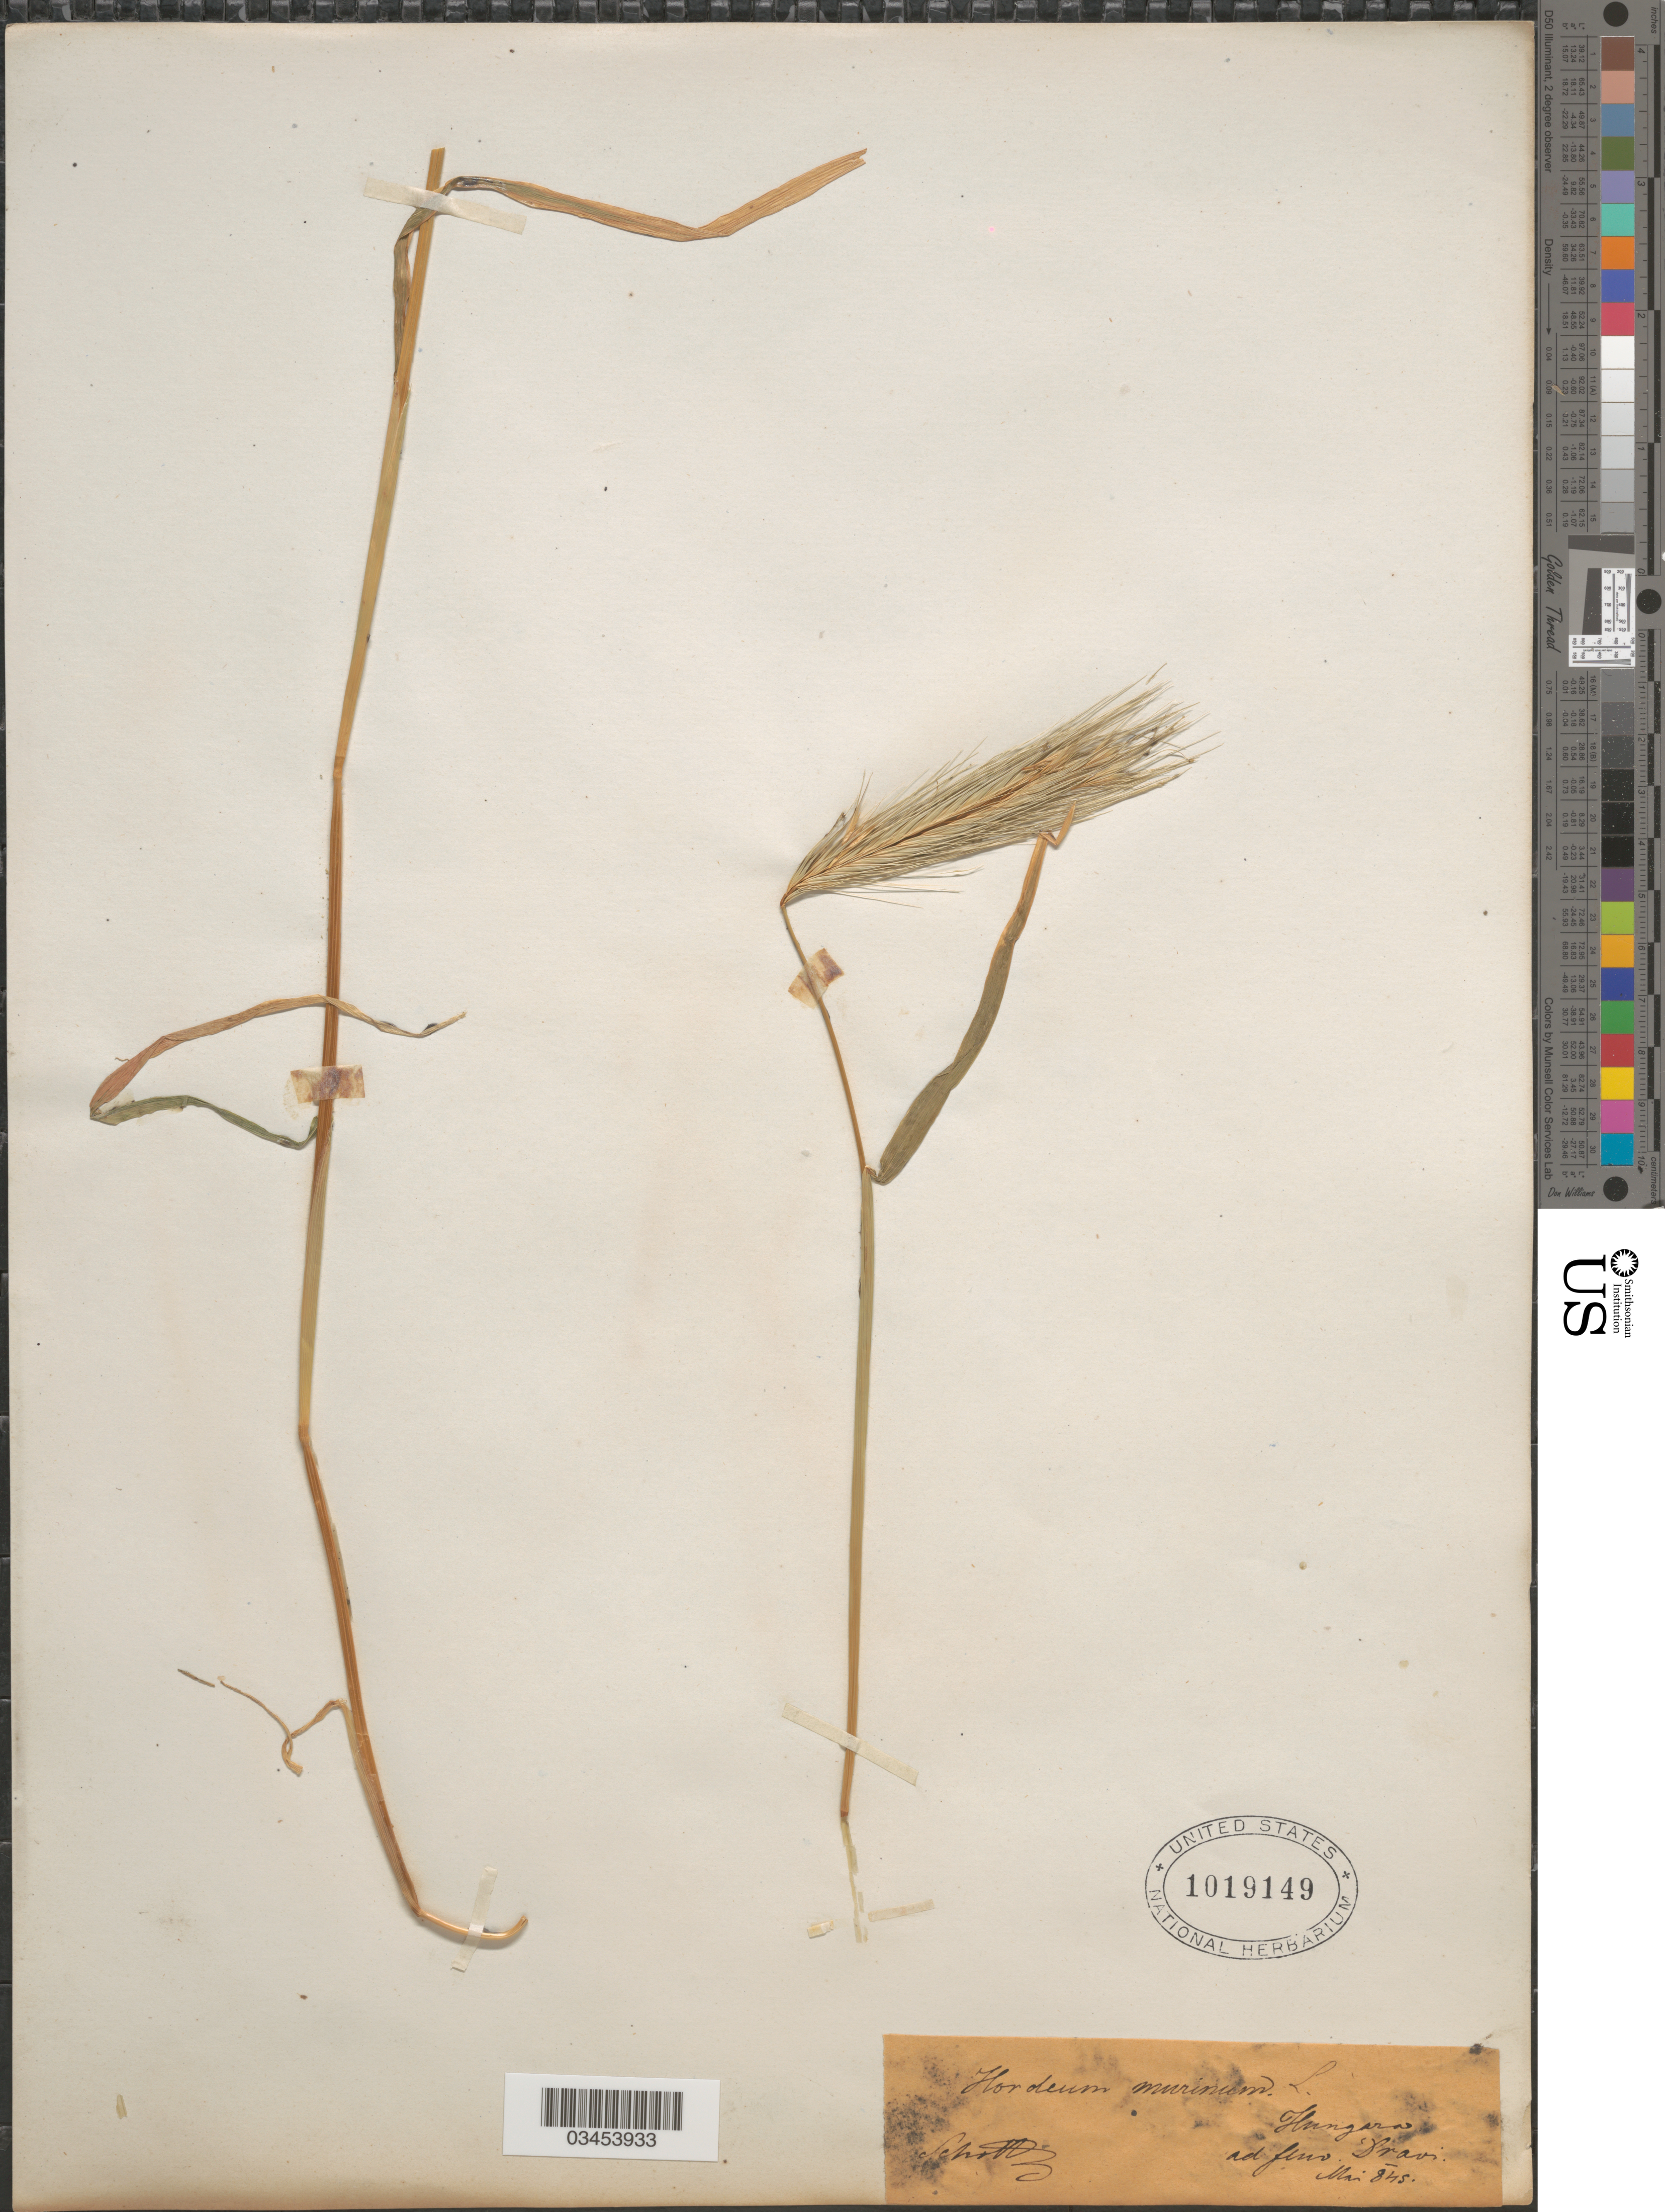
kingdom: Plantae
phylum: Tracheophyta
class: Liliopsida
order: Poales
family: Poaceae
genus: Hordeum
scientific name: Hordeum murinum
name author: L.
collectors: -. Schottz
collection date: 1845-05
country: Hungary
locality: Ad fluv. Dravis.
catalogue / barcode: US 1019149